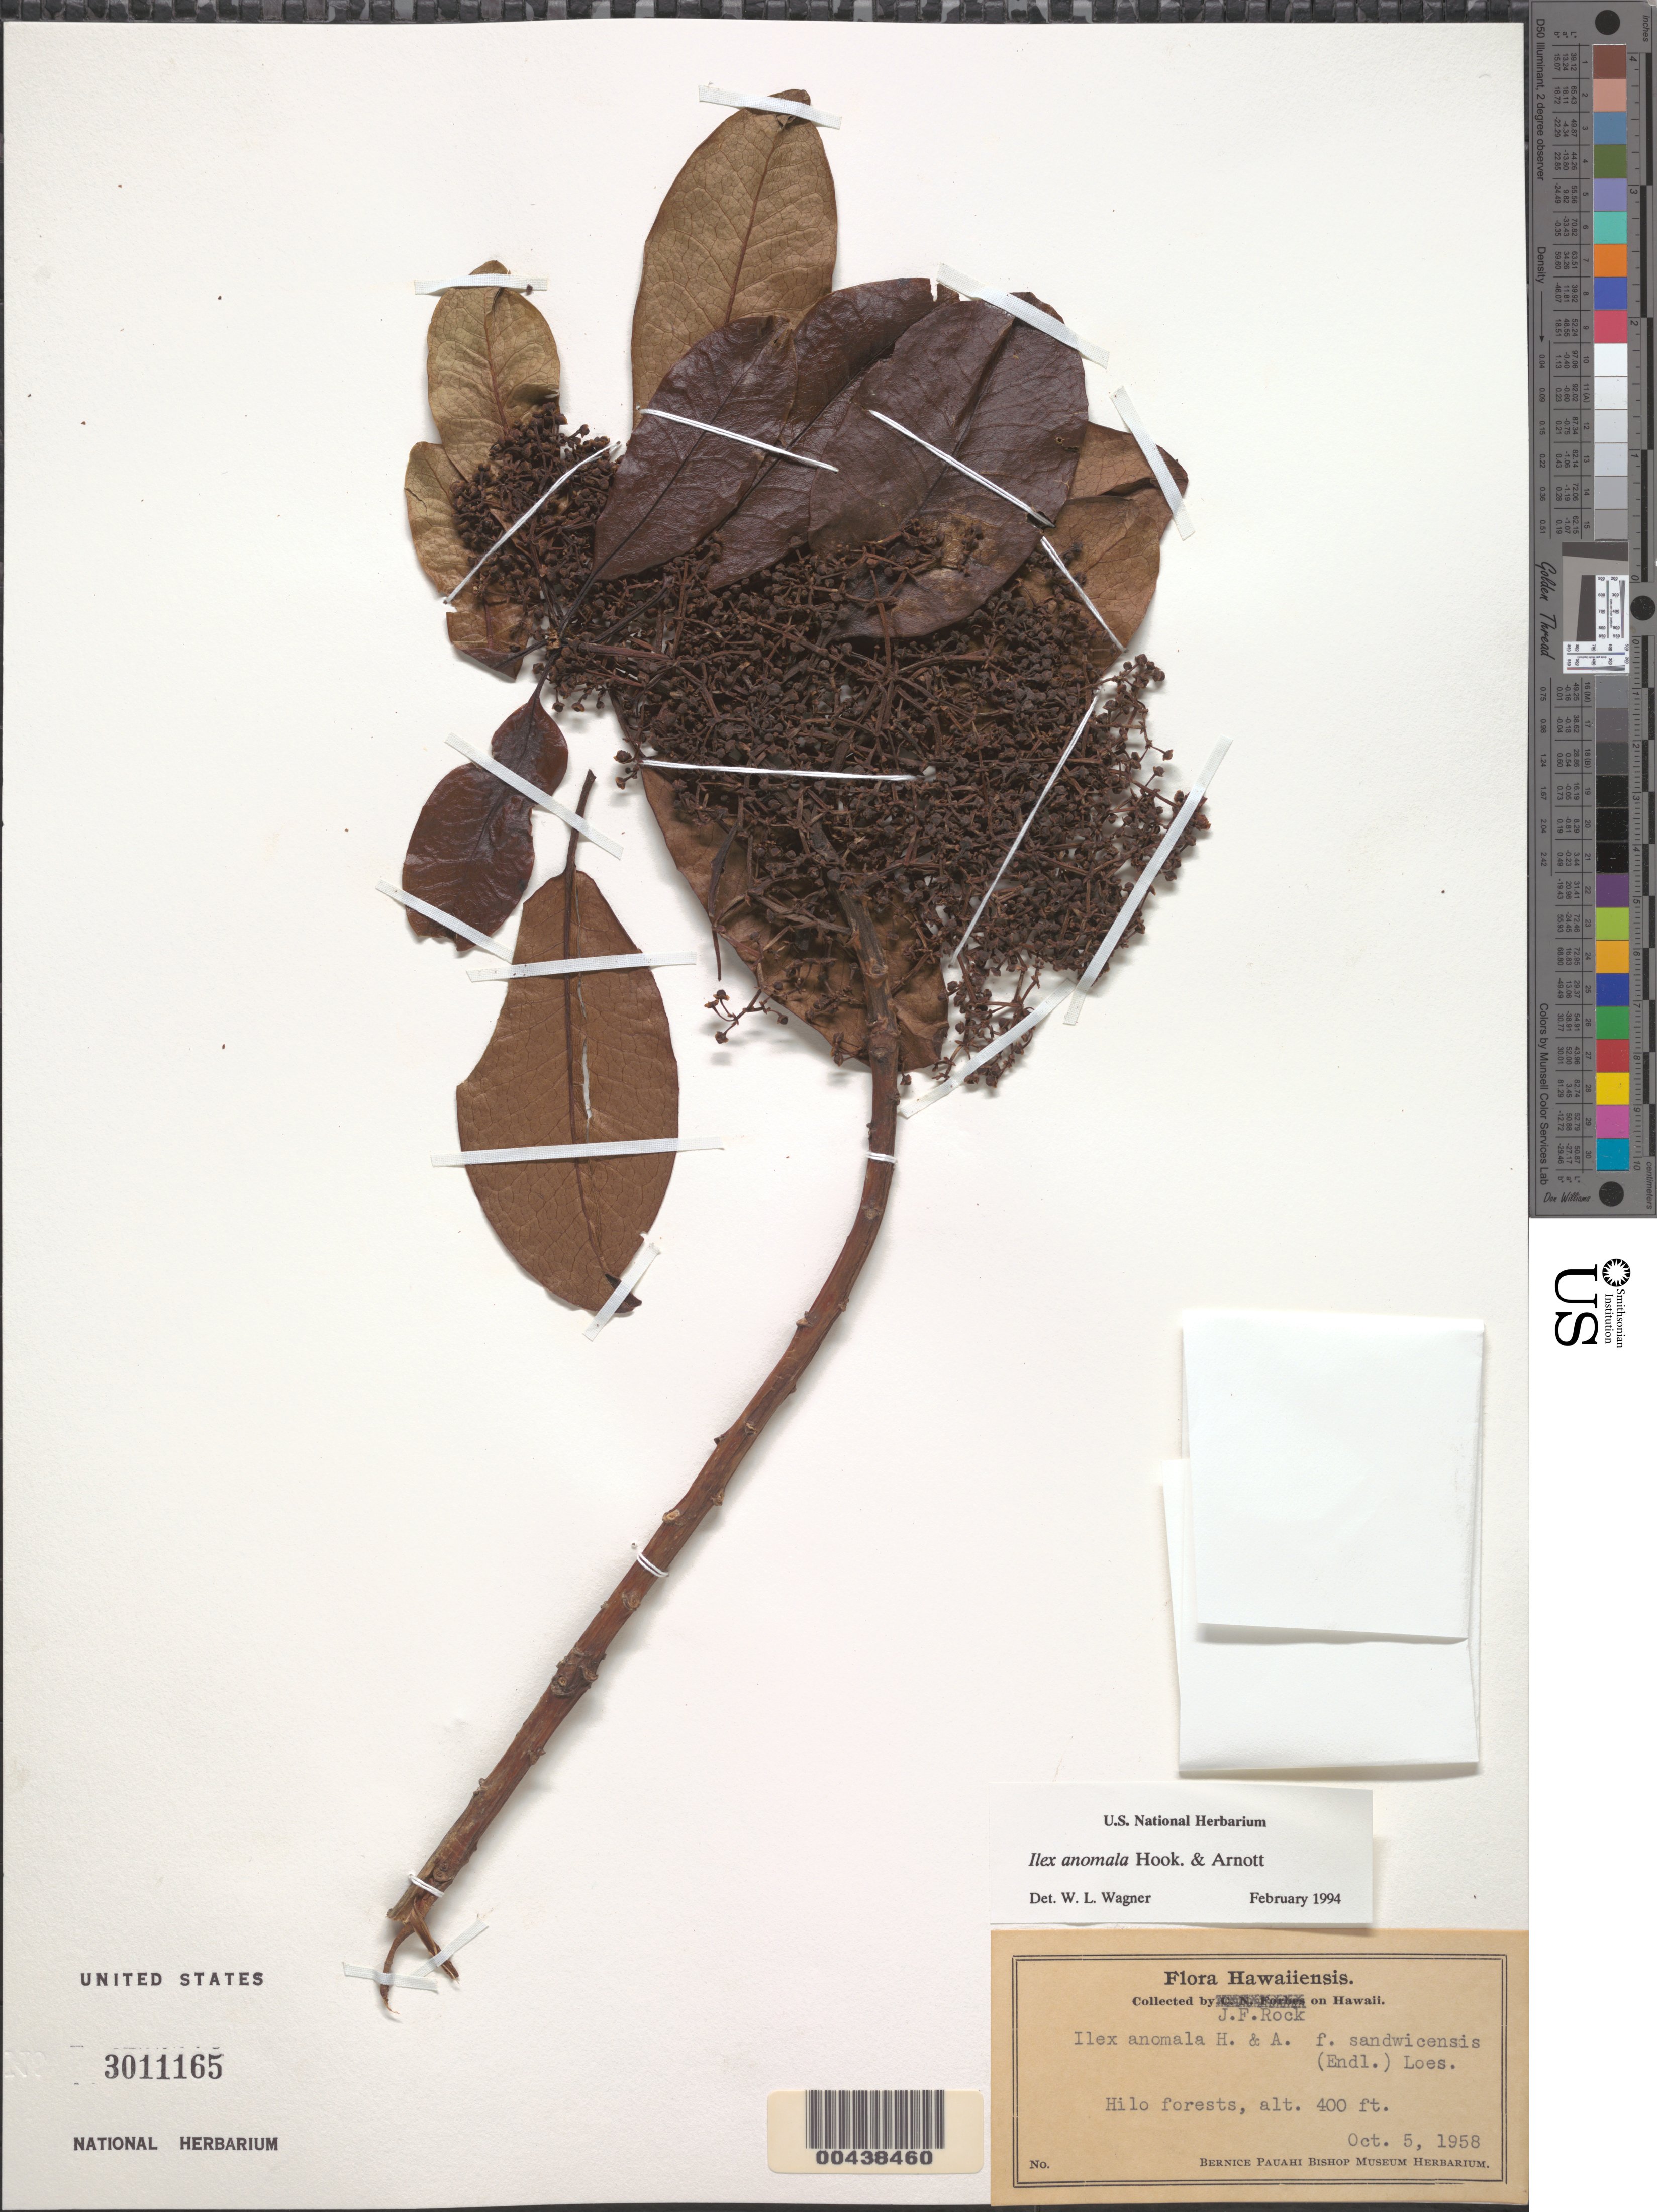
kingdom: Plantae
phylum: Tracheophyta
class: Magnoliopsida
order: Aquifoliales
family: Aquifoliaceae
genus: Ilex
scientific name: Ilex anomala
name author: Hook. & Arn.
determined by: Wagner, W. L., (BOT), Smithsonian Institution - National Museum of Natural History (UNITED STATES)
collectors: J. F. Rock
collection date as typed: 5 Oct 1958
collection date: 1958-10-05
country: United States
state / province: Hawaii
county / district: Hawaii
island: Hawaii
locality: Hilo forests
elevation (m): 122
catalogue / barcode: US 3011165